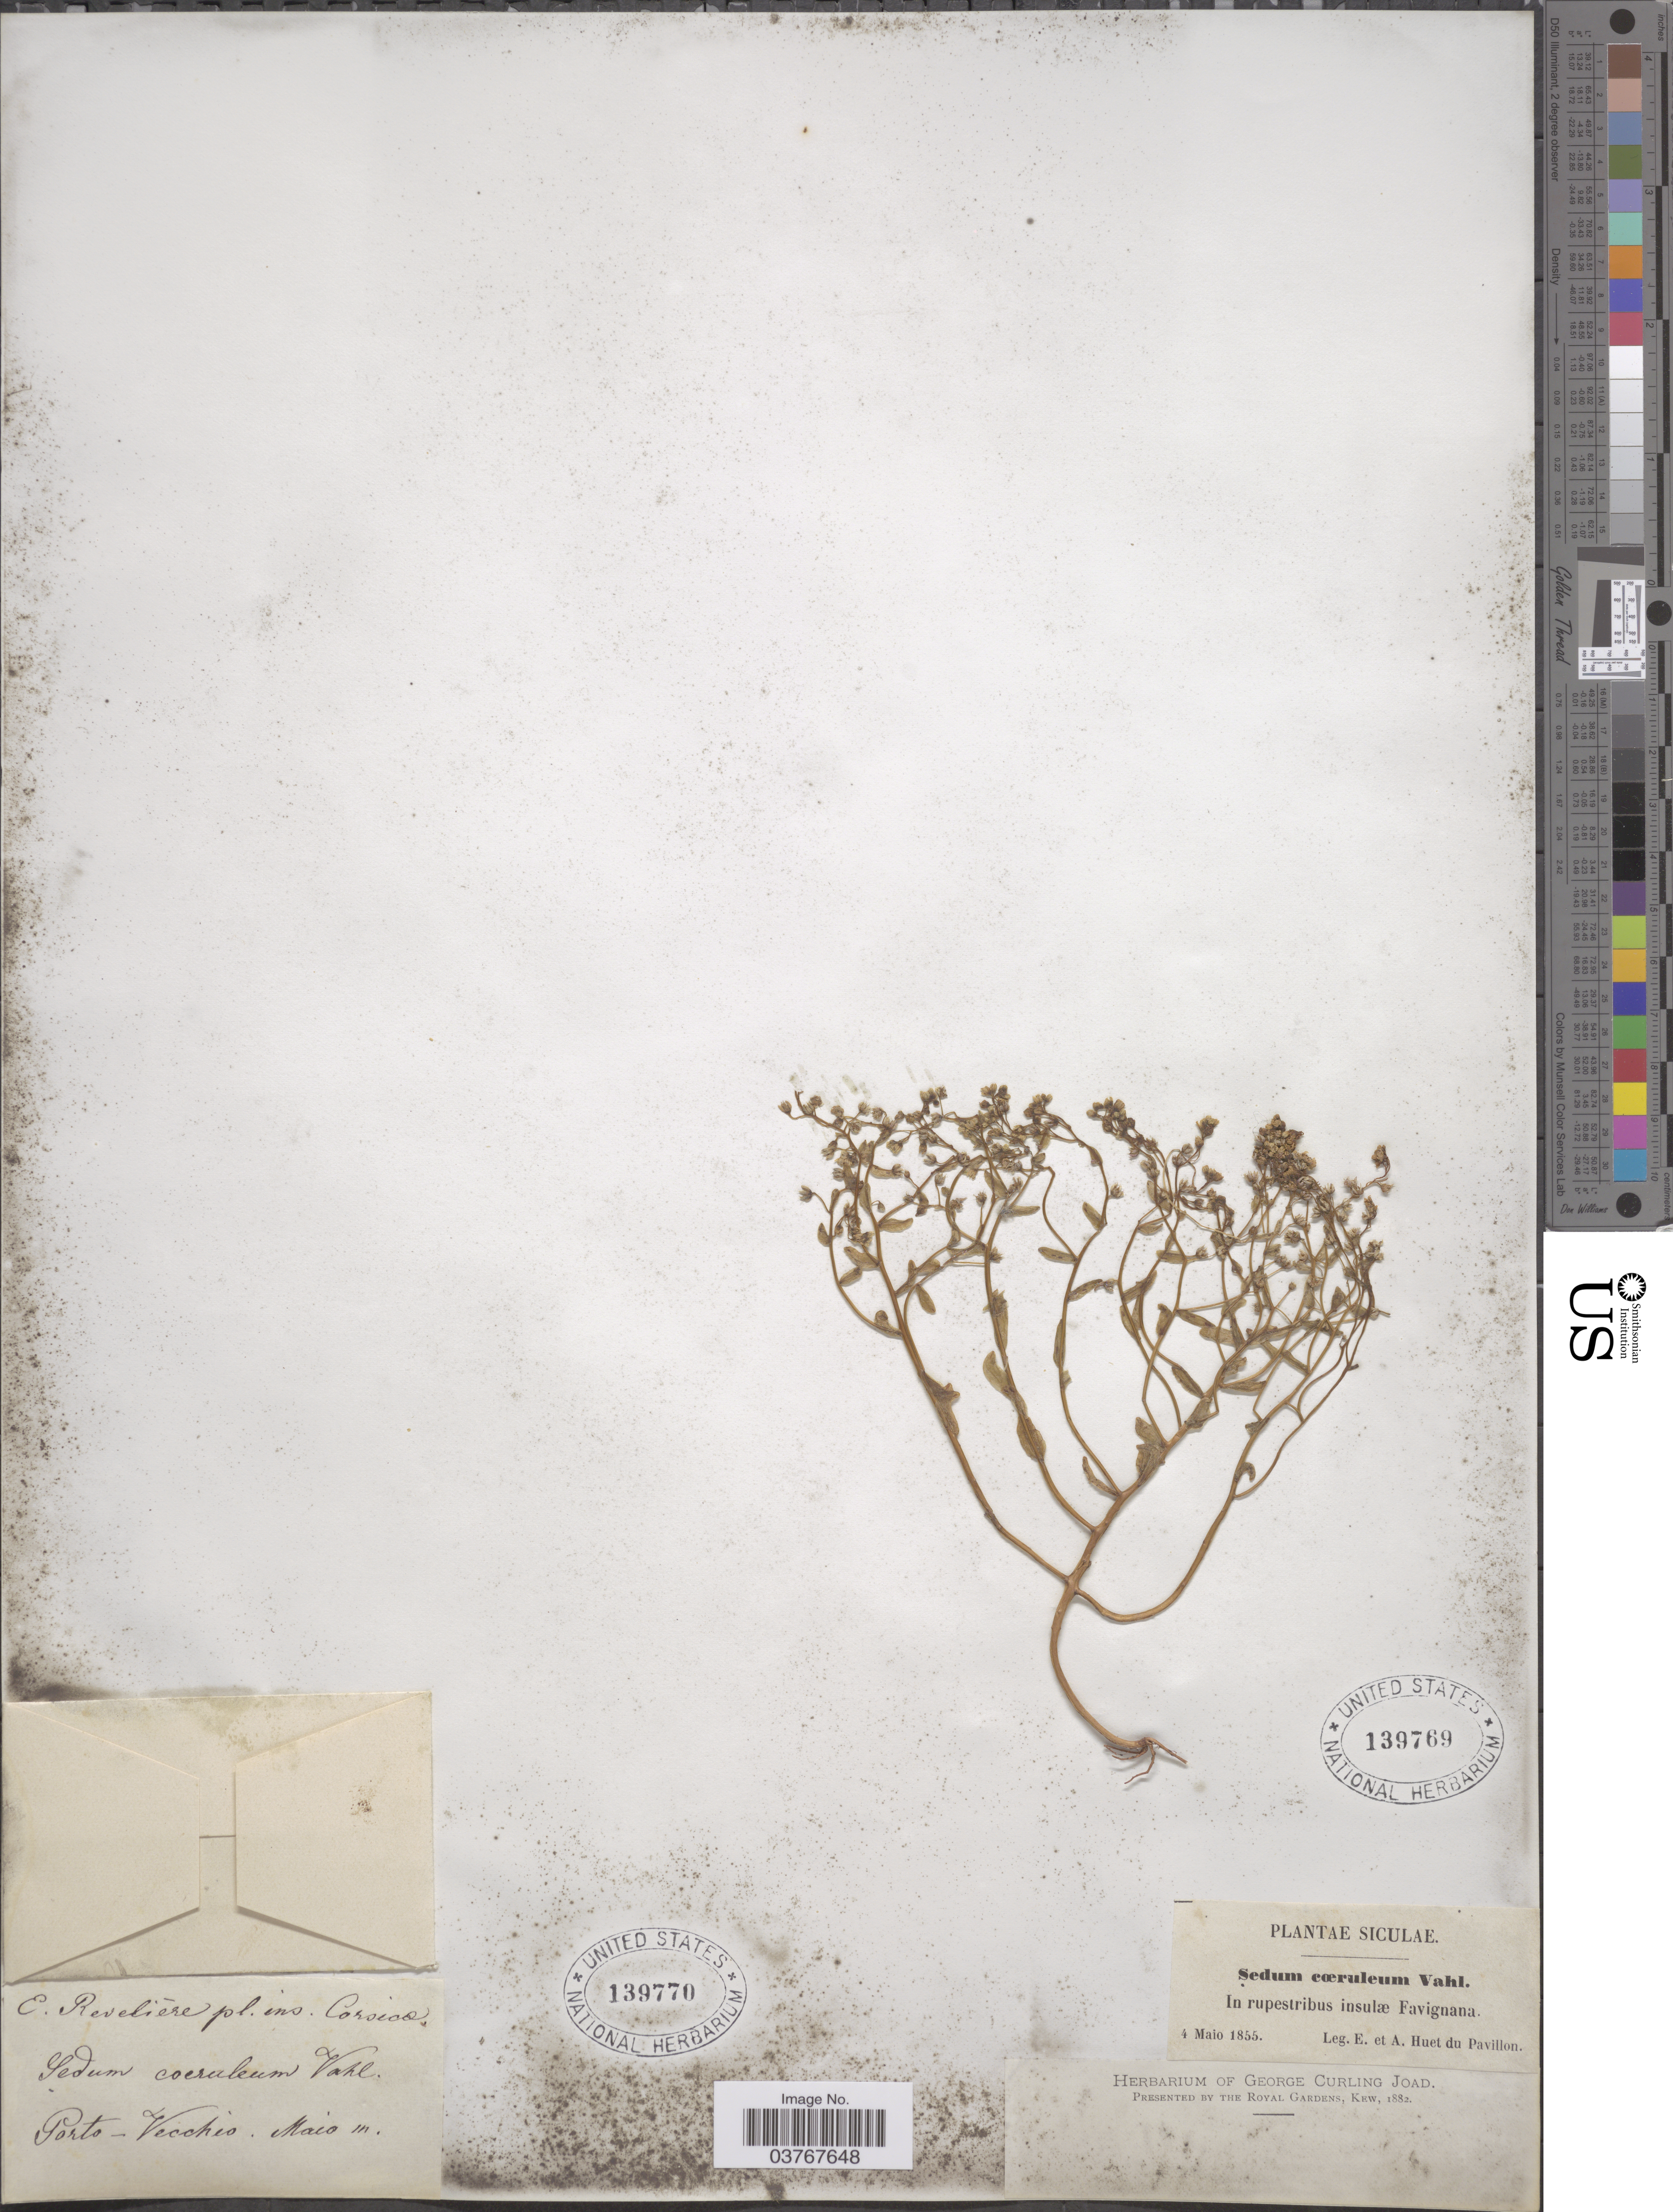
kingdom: Plantae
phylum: Tracheophyta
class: Magnoliopsida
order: Saxifragales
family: Crassulaceae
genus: Sedum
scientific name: Sedum coeruleum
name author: Vahl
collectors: E. Huet du Pavillon & A. Huet du Pavillon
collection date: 1855-05-04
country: Italy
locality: Siculae. In rupestribus insulæ Favignana.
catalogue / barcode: US 139769-2